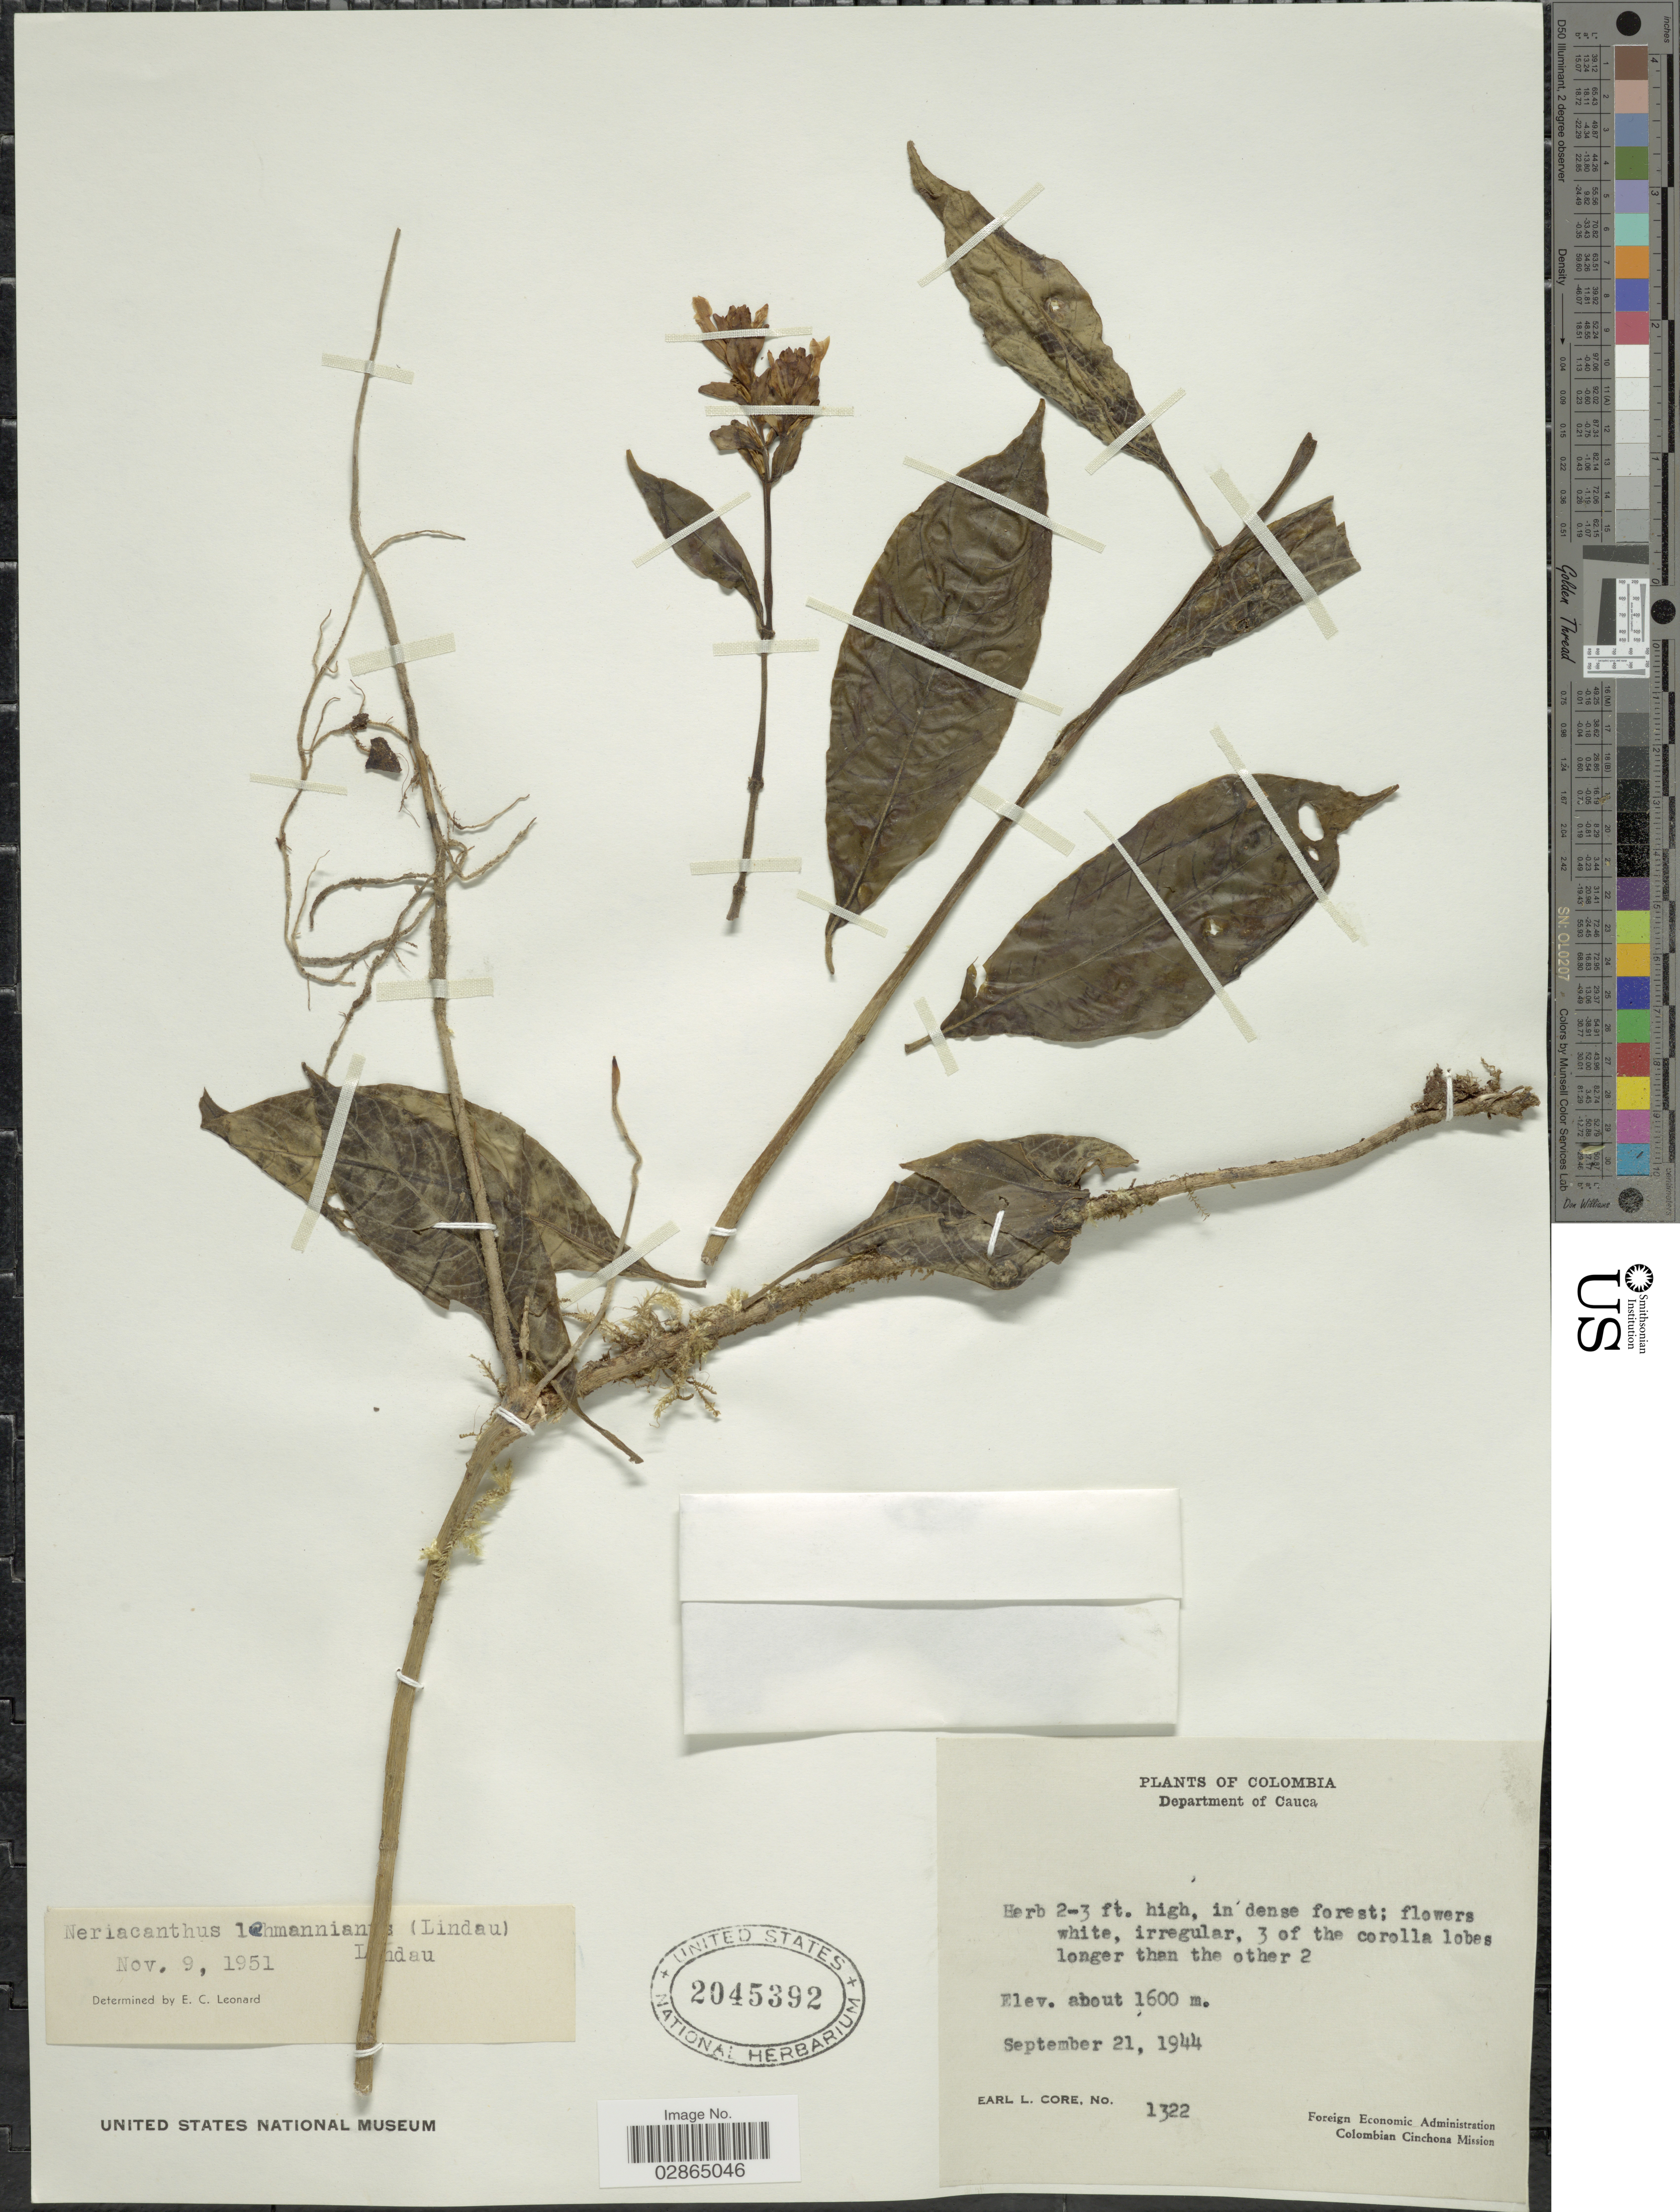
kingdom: Plantae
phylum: Tracheophyta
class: Magnoliopsida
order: Lamiales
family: Acanthaceae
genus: Neriacanthus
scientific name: Neriacanthus lehmannianus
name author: (Lindau) Lindau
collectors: E. L. Core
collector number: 1322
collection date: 1944-09-21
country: Colombia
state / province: Cauca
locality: Department of Cauca.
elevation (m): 1600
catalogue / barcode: US 2045392